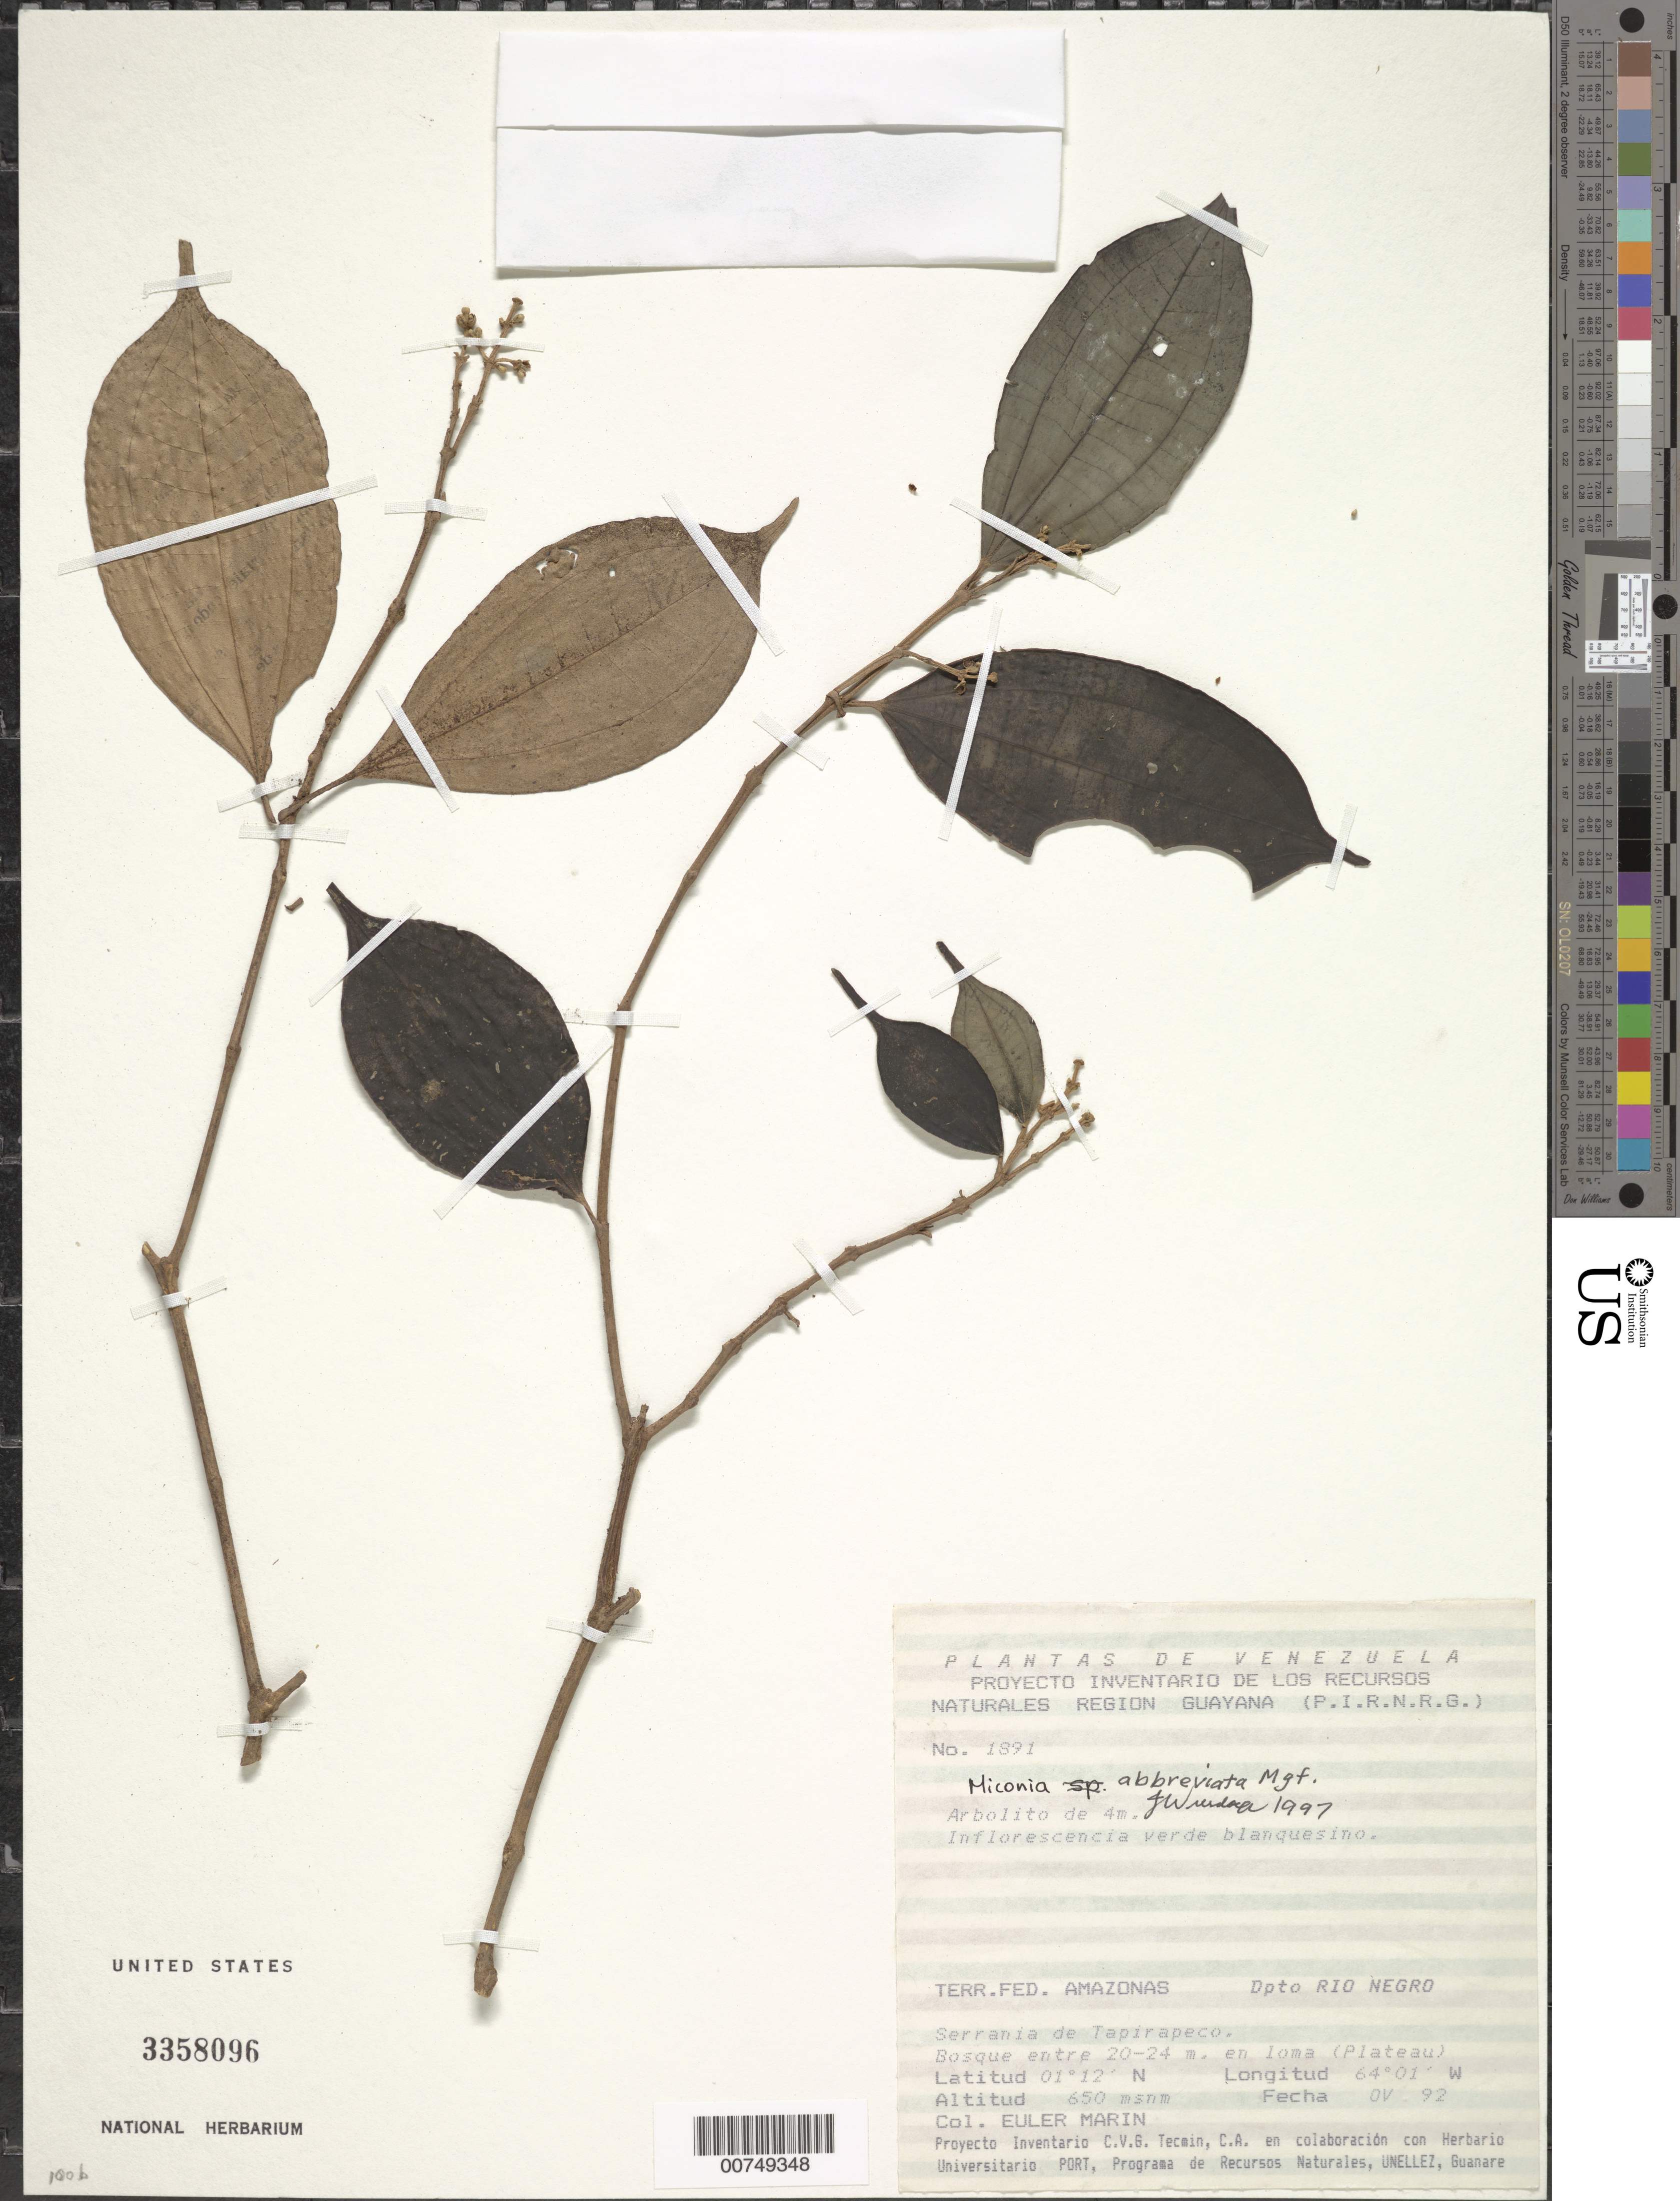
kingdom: Plantae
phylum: Tracheophyta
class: Magnoliopsida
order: Myrtales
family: Melastomataceae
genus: Miconia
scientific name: Miconia abbreviata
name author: Markgr.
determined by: Wurdack, John J., (US), US (UNITED STATES)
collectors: E. Marin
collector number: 1891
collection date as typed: Nov-92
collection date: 1992-11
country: Venezuela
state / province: Amazonas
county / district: Río Negro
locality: Serrania de Tapirapeco; entre 20-24 m en loma (Plateau)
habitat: Bosque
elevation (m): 650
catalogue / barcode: US 3358096